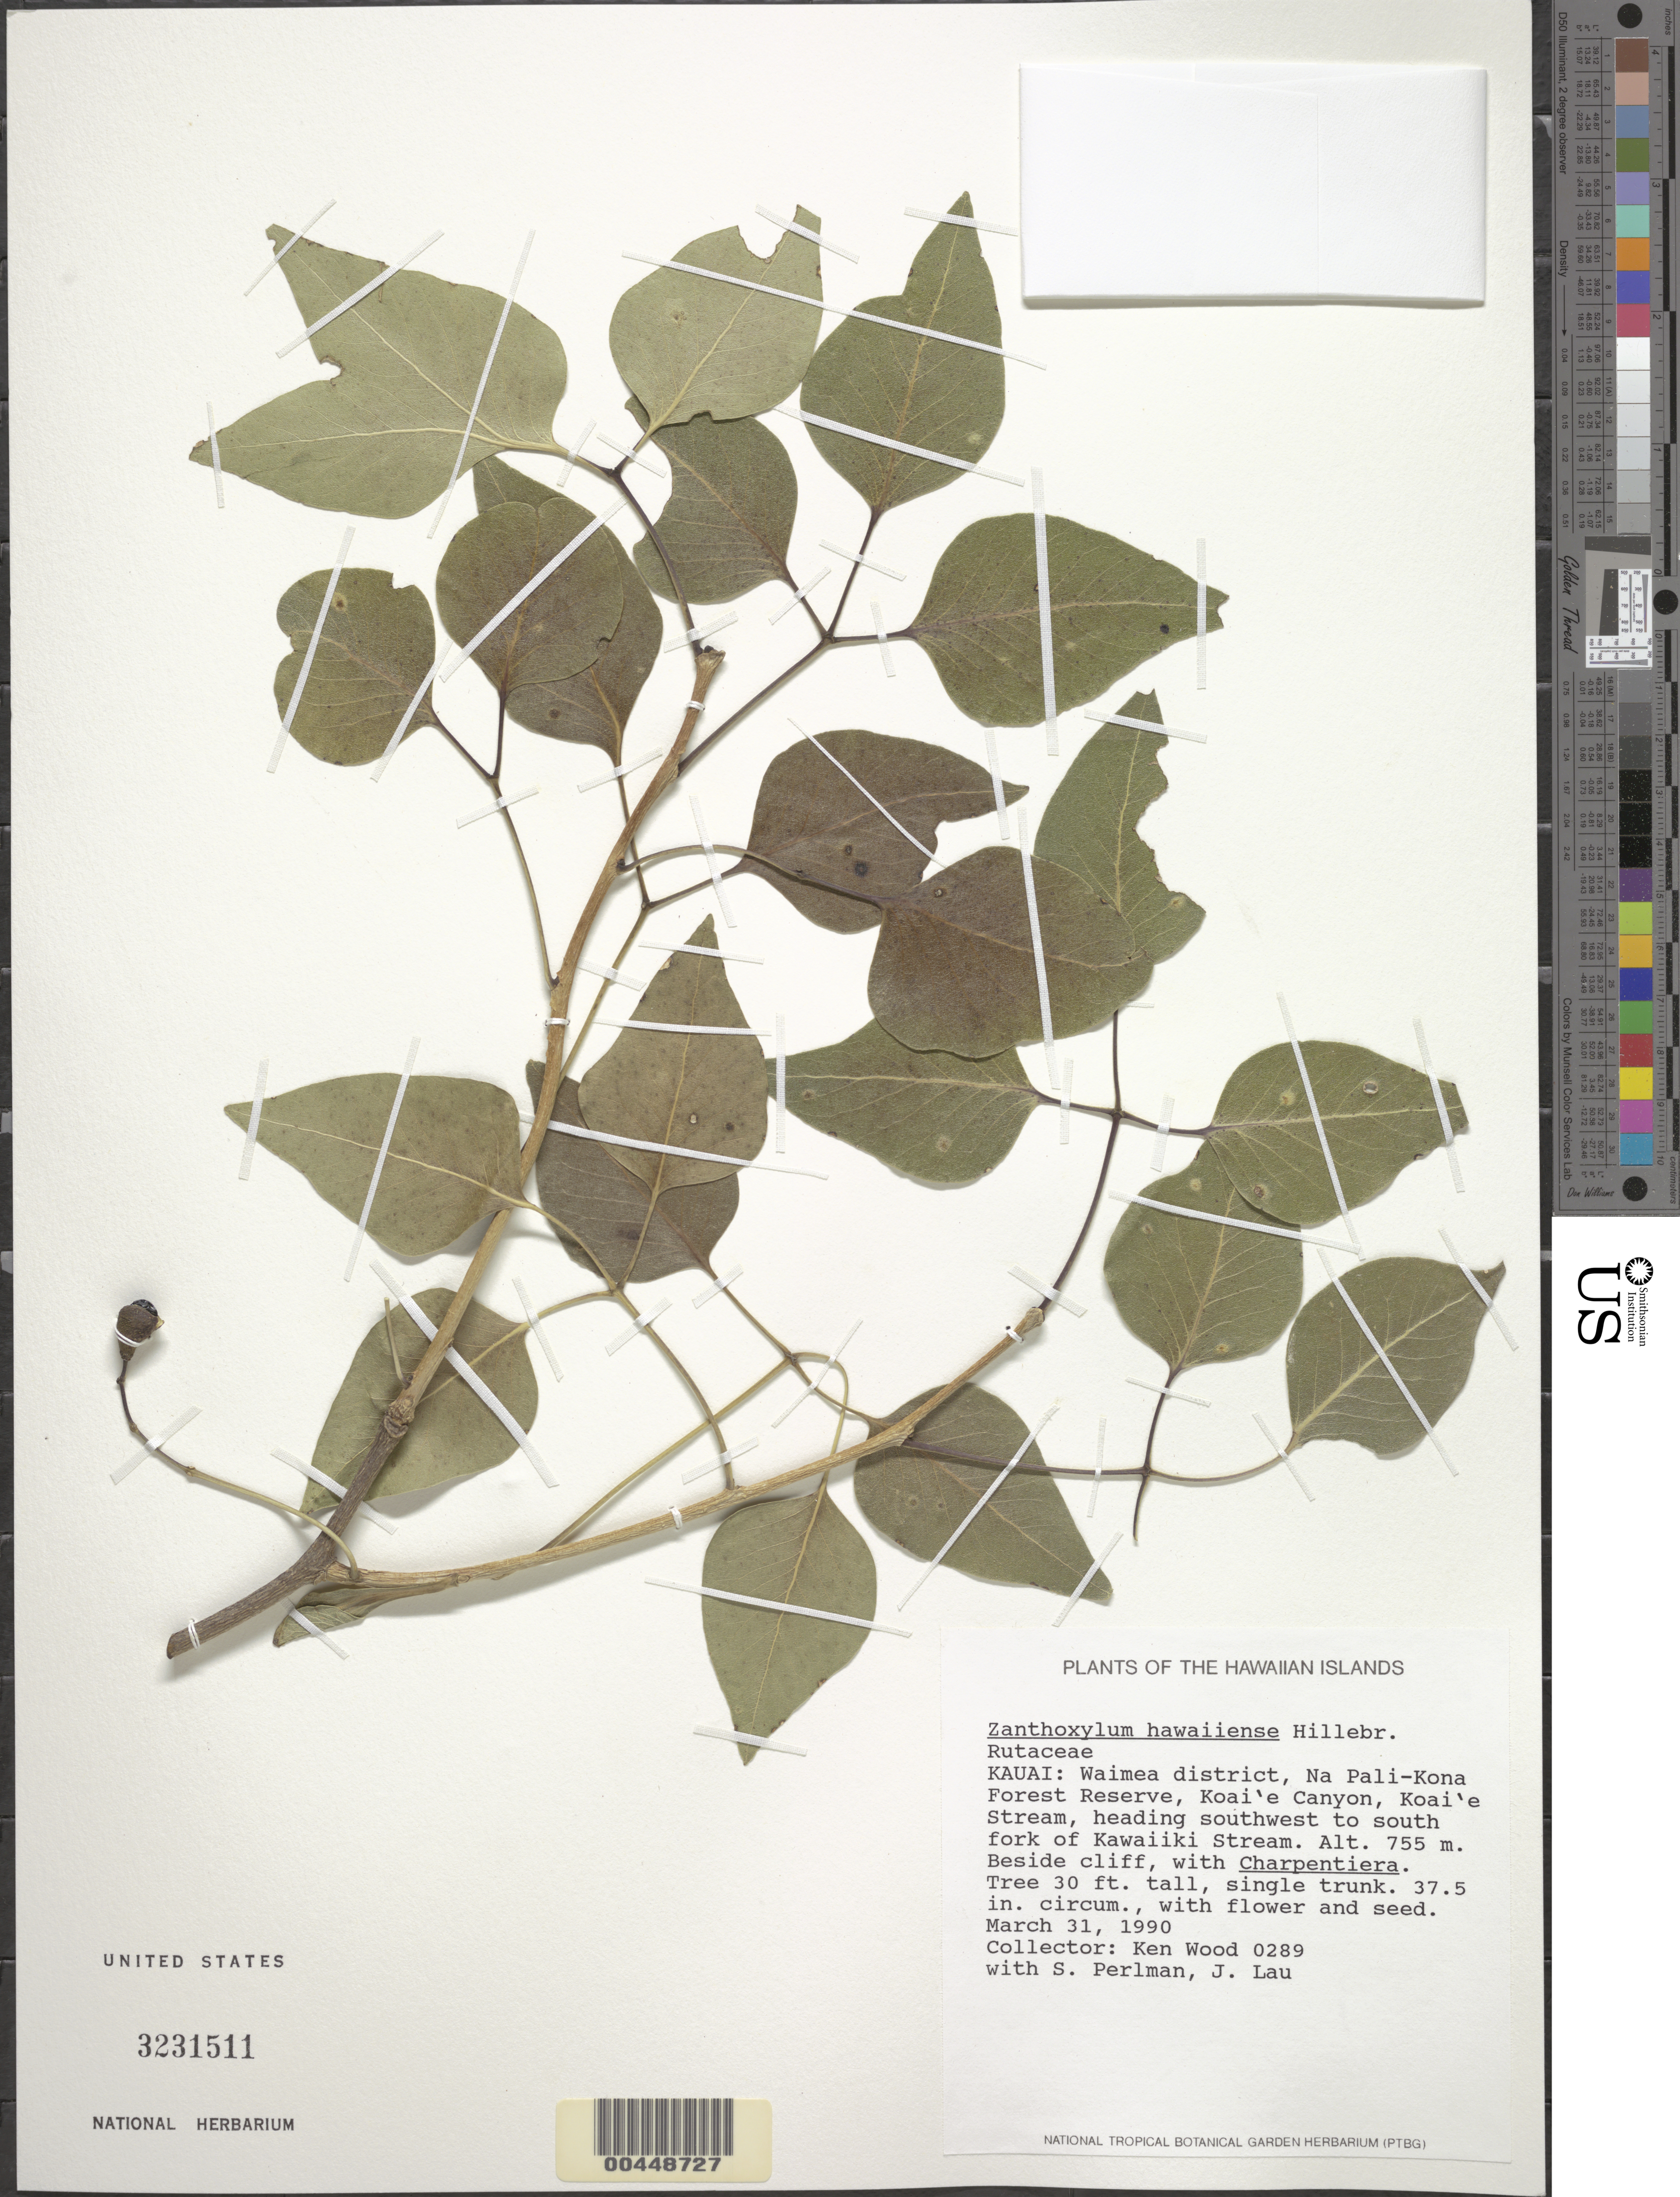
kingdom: Plantae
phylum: Tracheophyta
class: Magnoliopsida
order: Sapindales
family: Rutaceae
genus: Zanthoxylum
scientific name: Zanthoxylum hawaiiense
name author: Hillebr.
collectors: K. R. Wood, S. P. Perlman & J. Lau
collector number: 0289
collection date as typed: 31 Mar 1990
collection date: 1990-03-31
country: United States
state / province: Hawaii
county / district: Kauai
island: Kaua'i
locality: Waimea Dist., Na Pali Kona For Res, Koaie Canyon, Koaie Stream, heading SW to S fork of Kawaiiki Stream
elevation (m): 755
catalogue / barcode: US 3231511